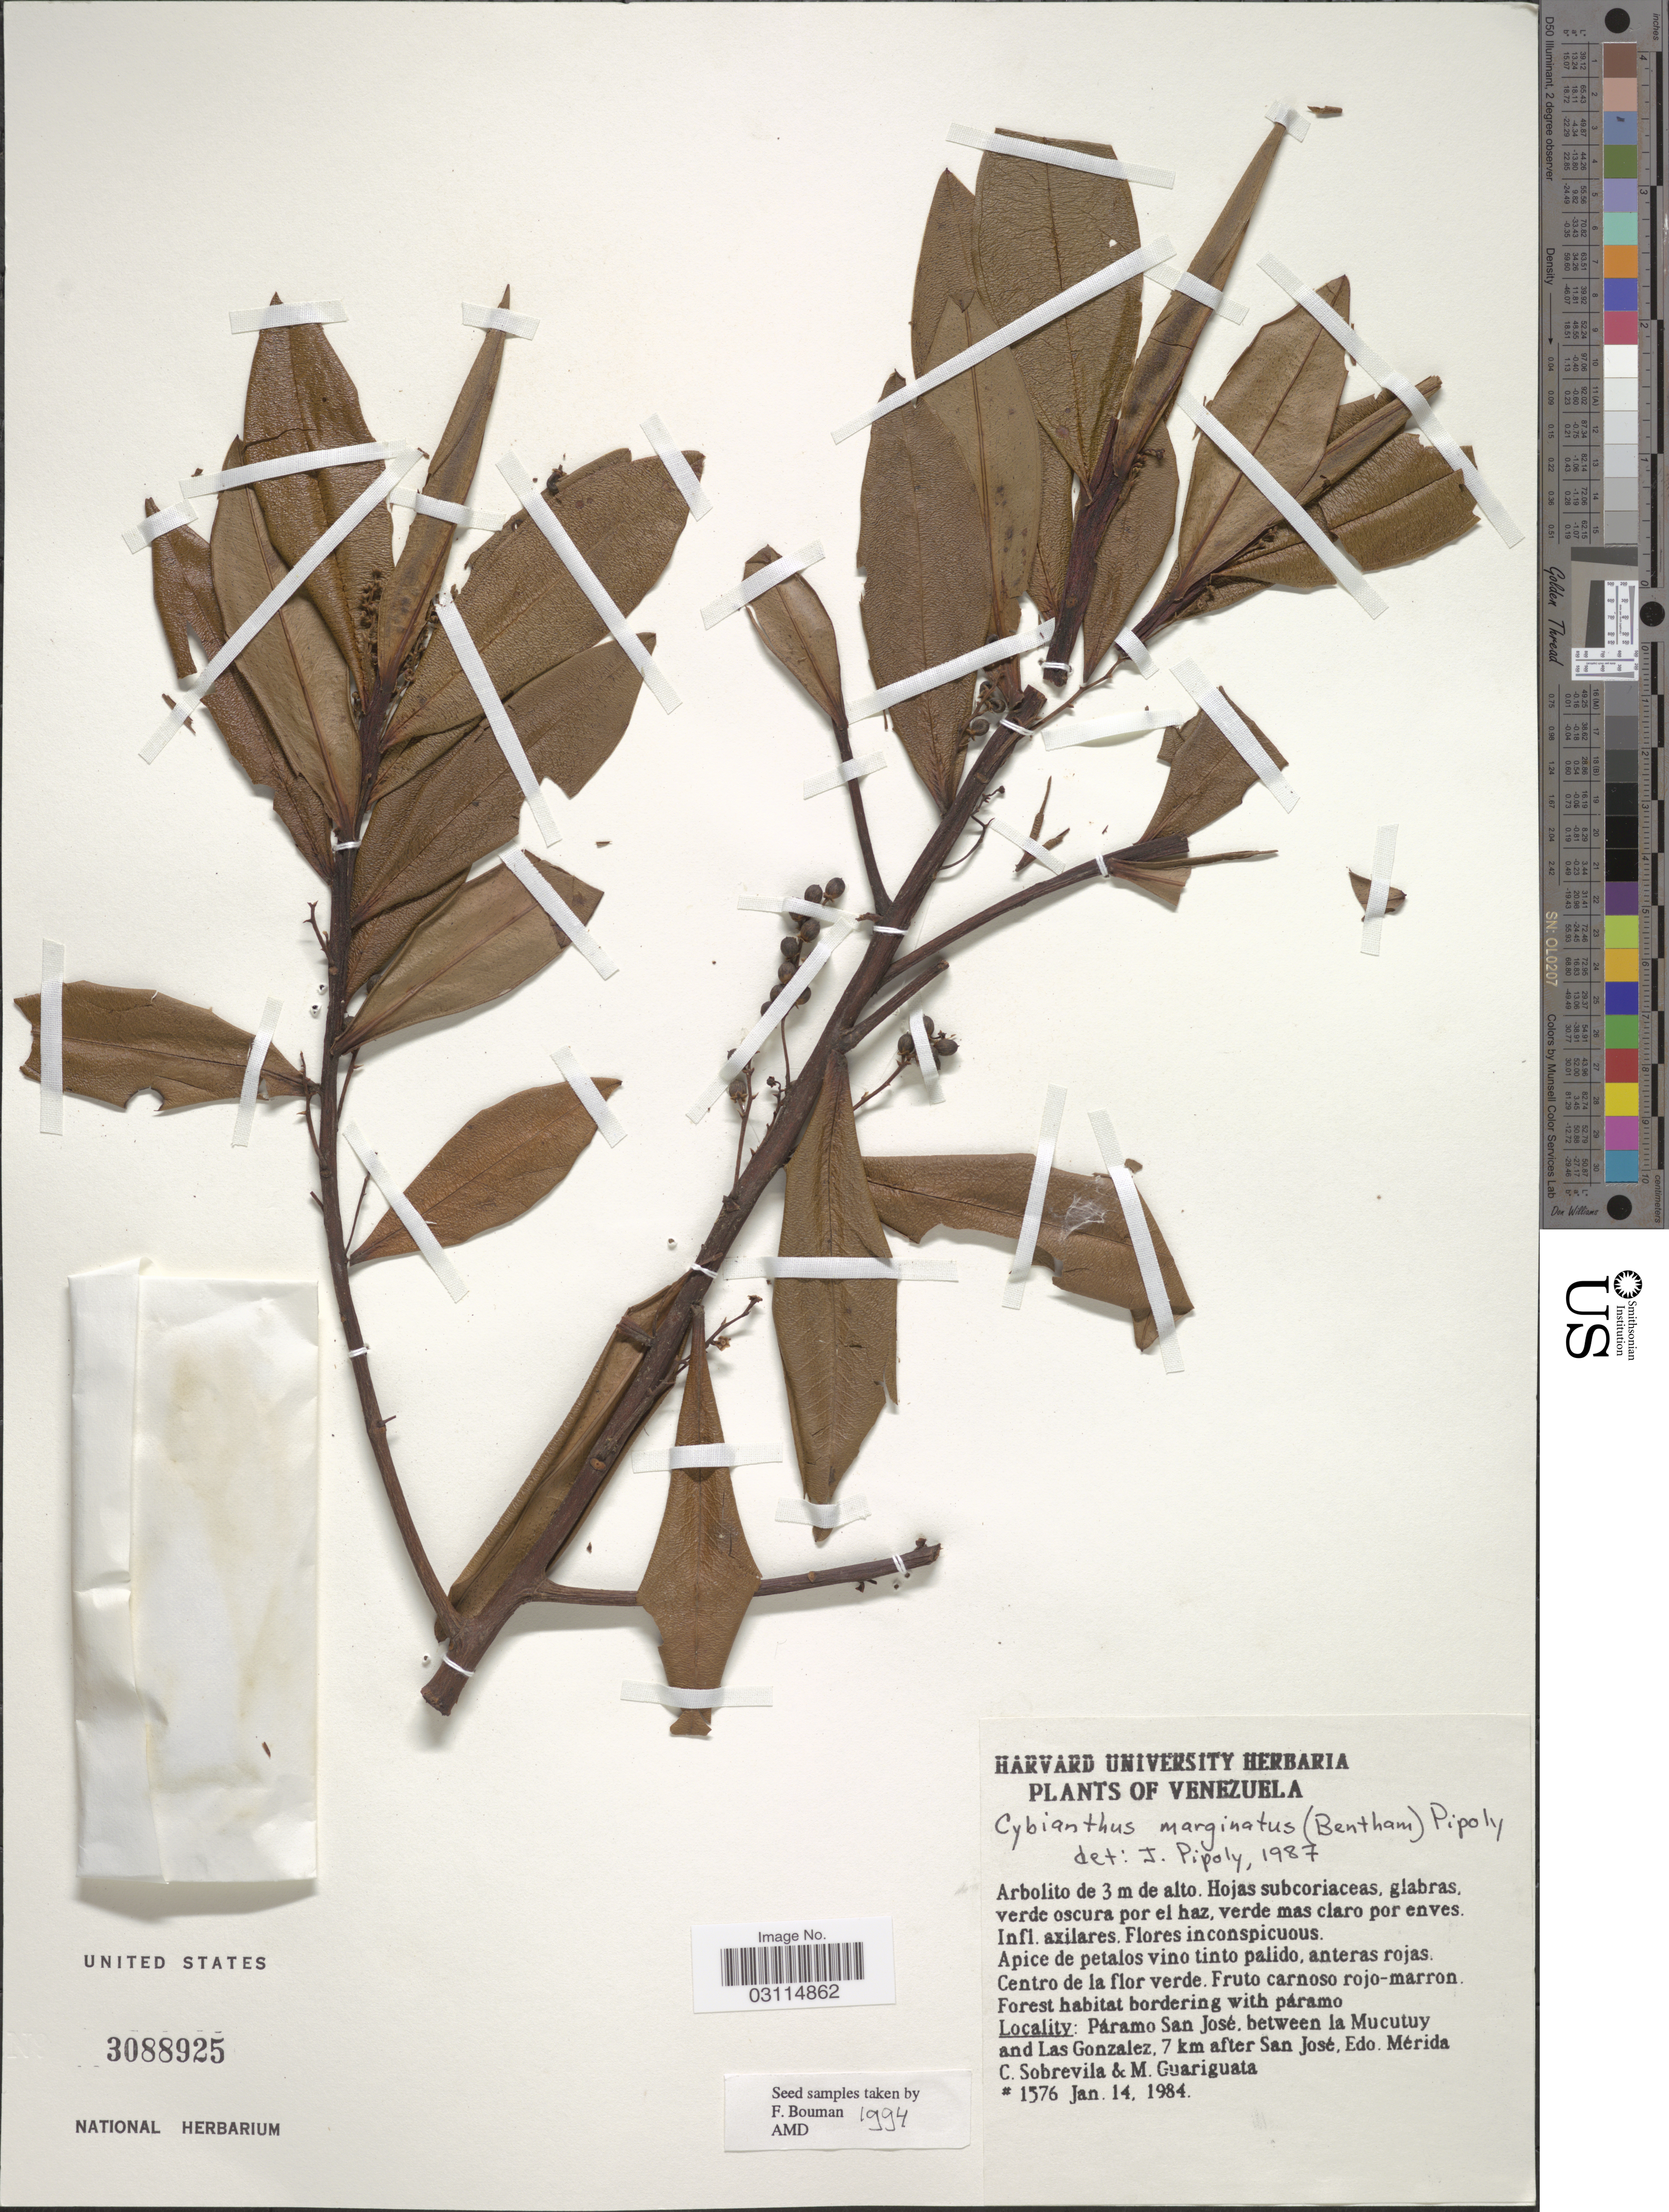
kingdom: Plantae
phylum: Tracheophyta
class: Magnoliopsida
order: Ericales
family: Primulaceae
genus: Cybianthus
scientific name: Cybianthus marginatus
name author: (Benth.) Pipoly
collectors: C. Sobrevila & M. Guariguata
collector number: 1576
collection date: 1984-01-14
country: Venezuela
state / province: Mérida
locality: Páramo San José, between la Mucutuy and Las Gonzalez, 7 km after San José.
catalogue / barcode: US 3088925